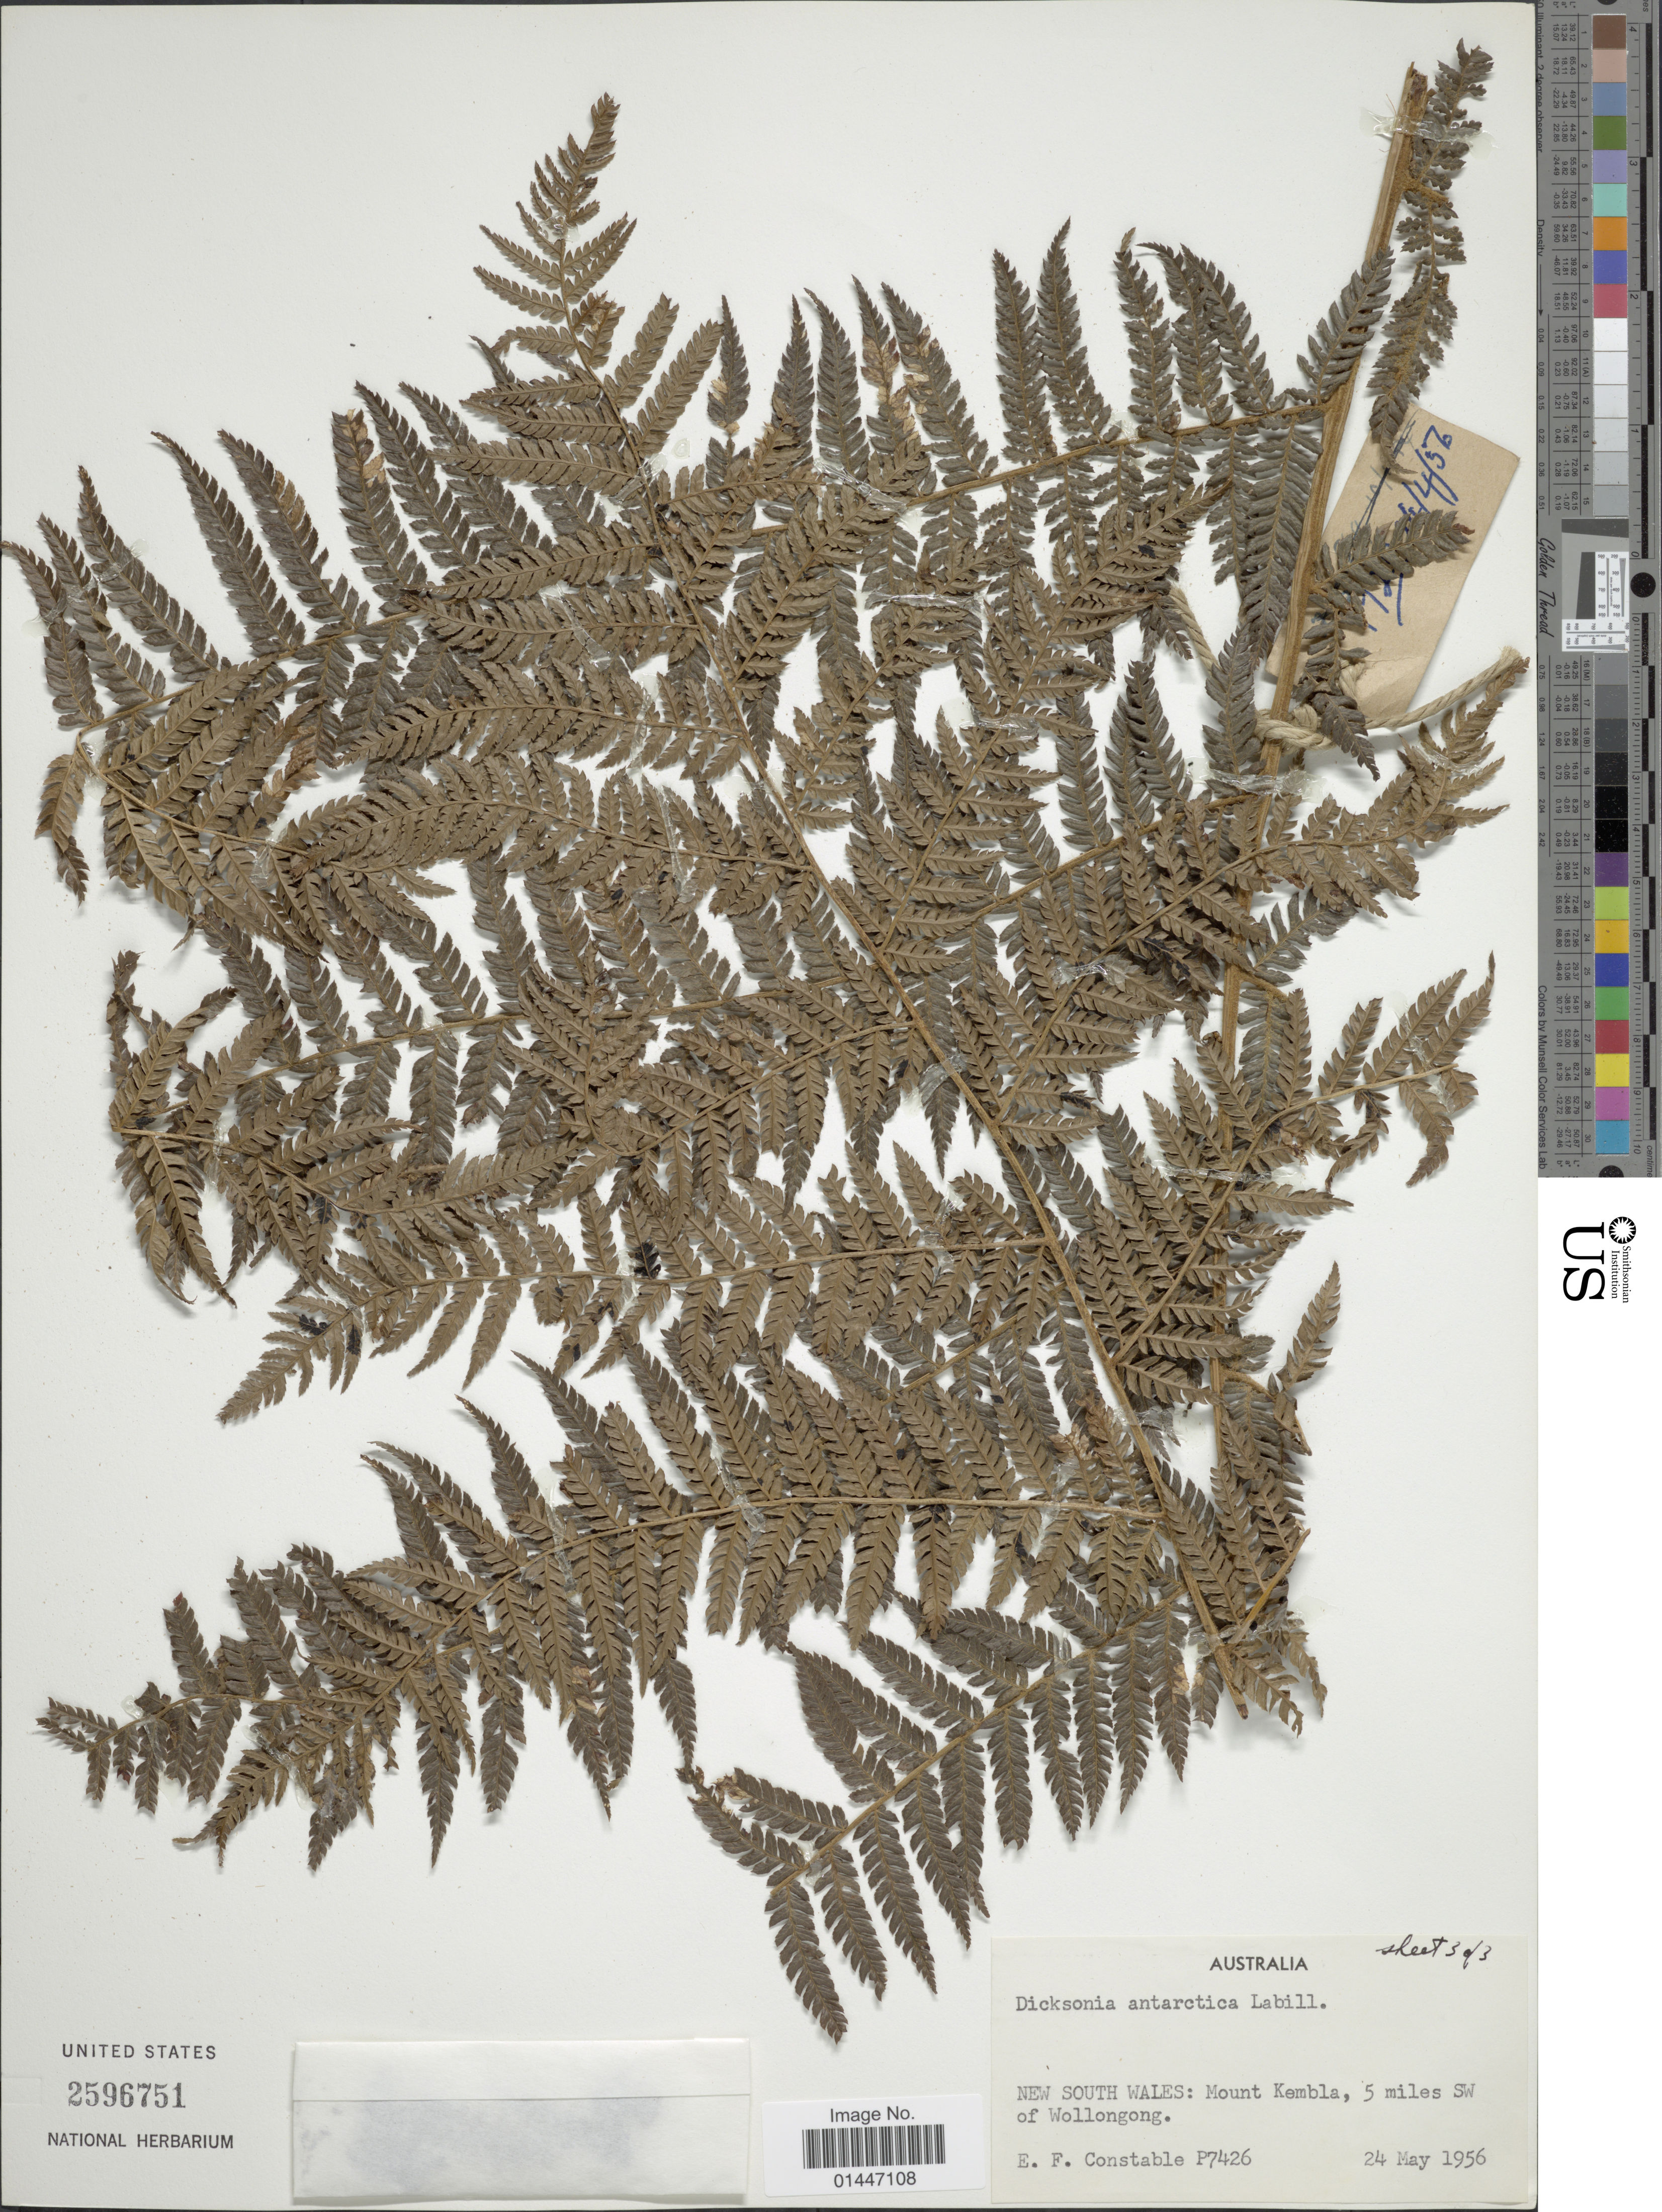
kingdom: Plantae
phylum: Tracheophyta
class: Polypodiopsida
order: Cyatheales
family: Dicksoniaceae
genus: Dicksonia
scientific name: Dicksonia antarctica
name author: Labill.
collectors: E. F. Constable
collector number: P7426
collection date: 1956-05-24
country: Australia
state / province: New South Wales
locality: Mount Kembla, 5 miles SW of Wollongong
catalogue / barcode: US 2596751